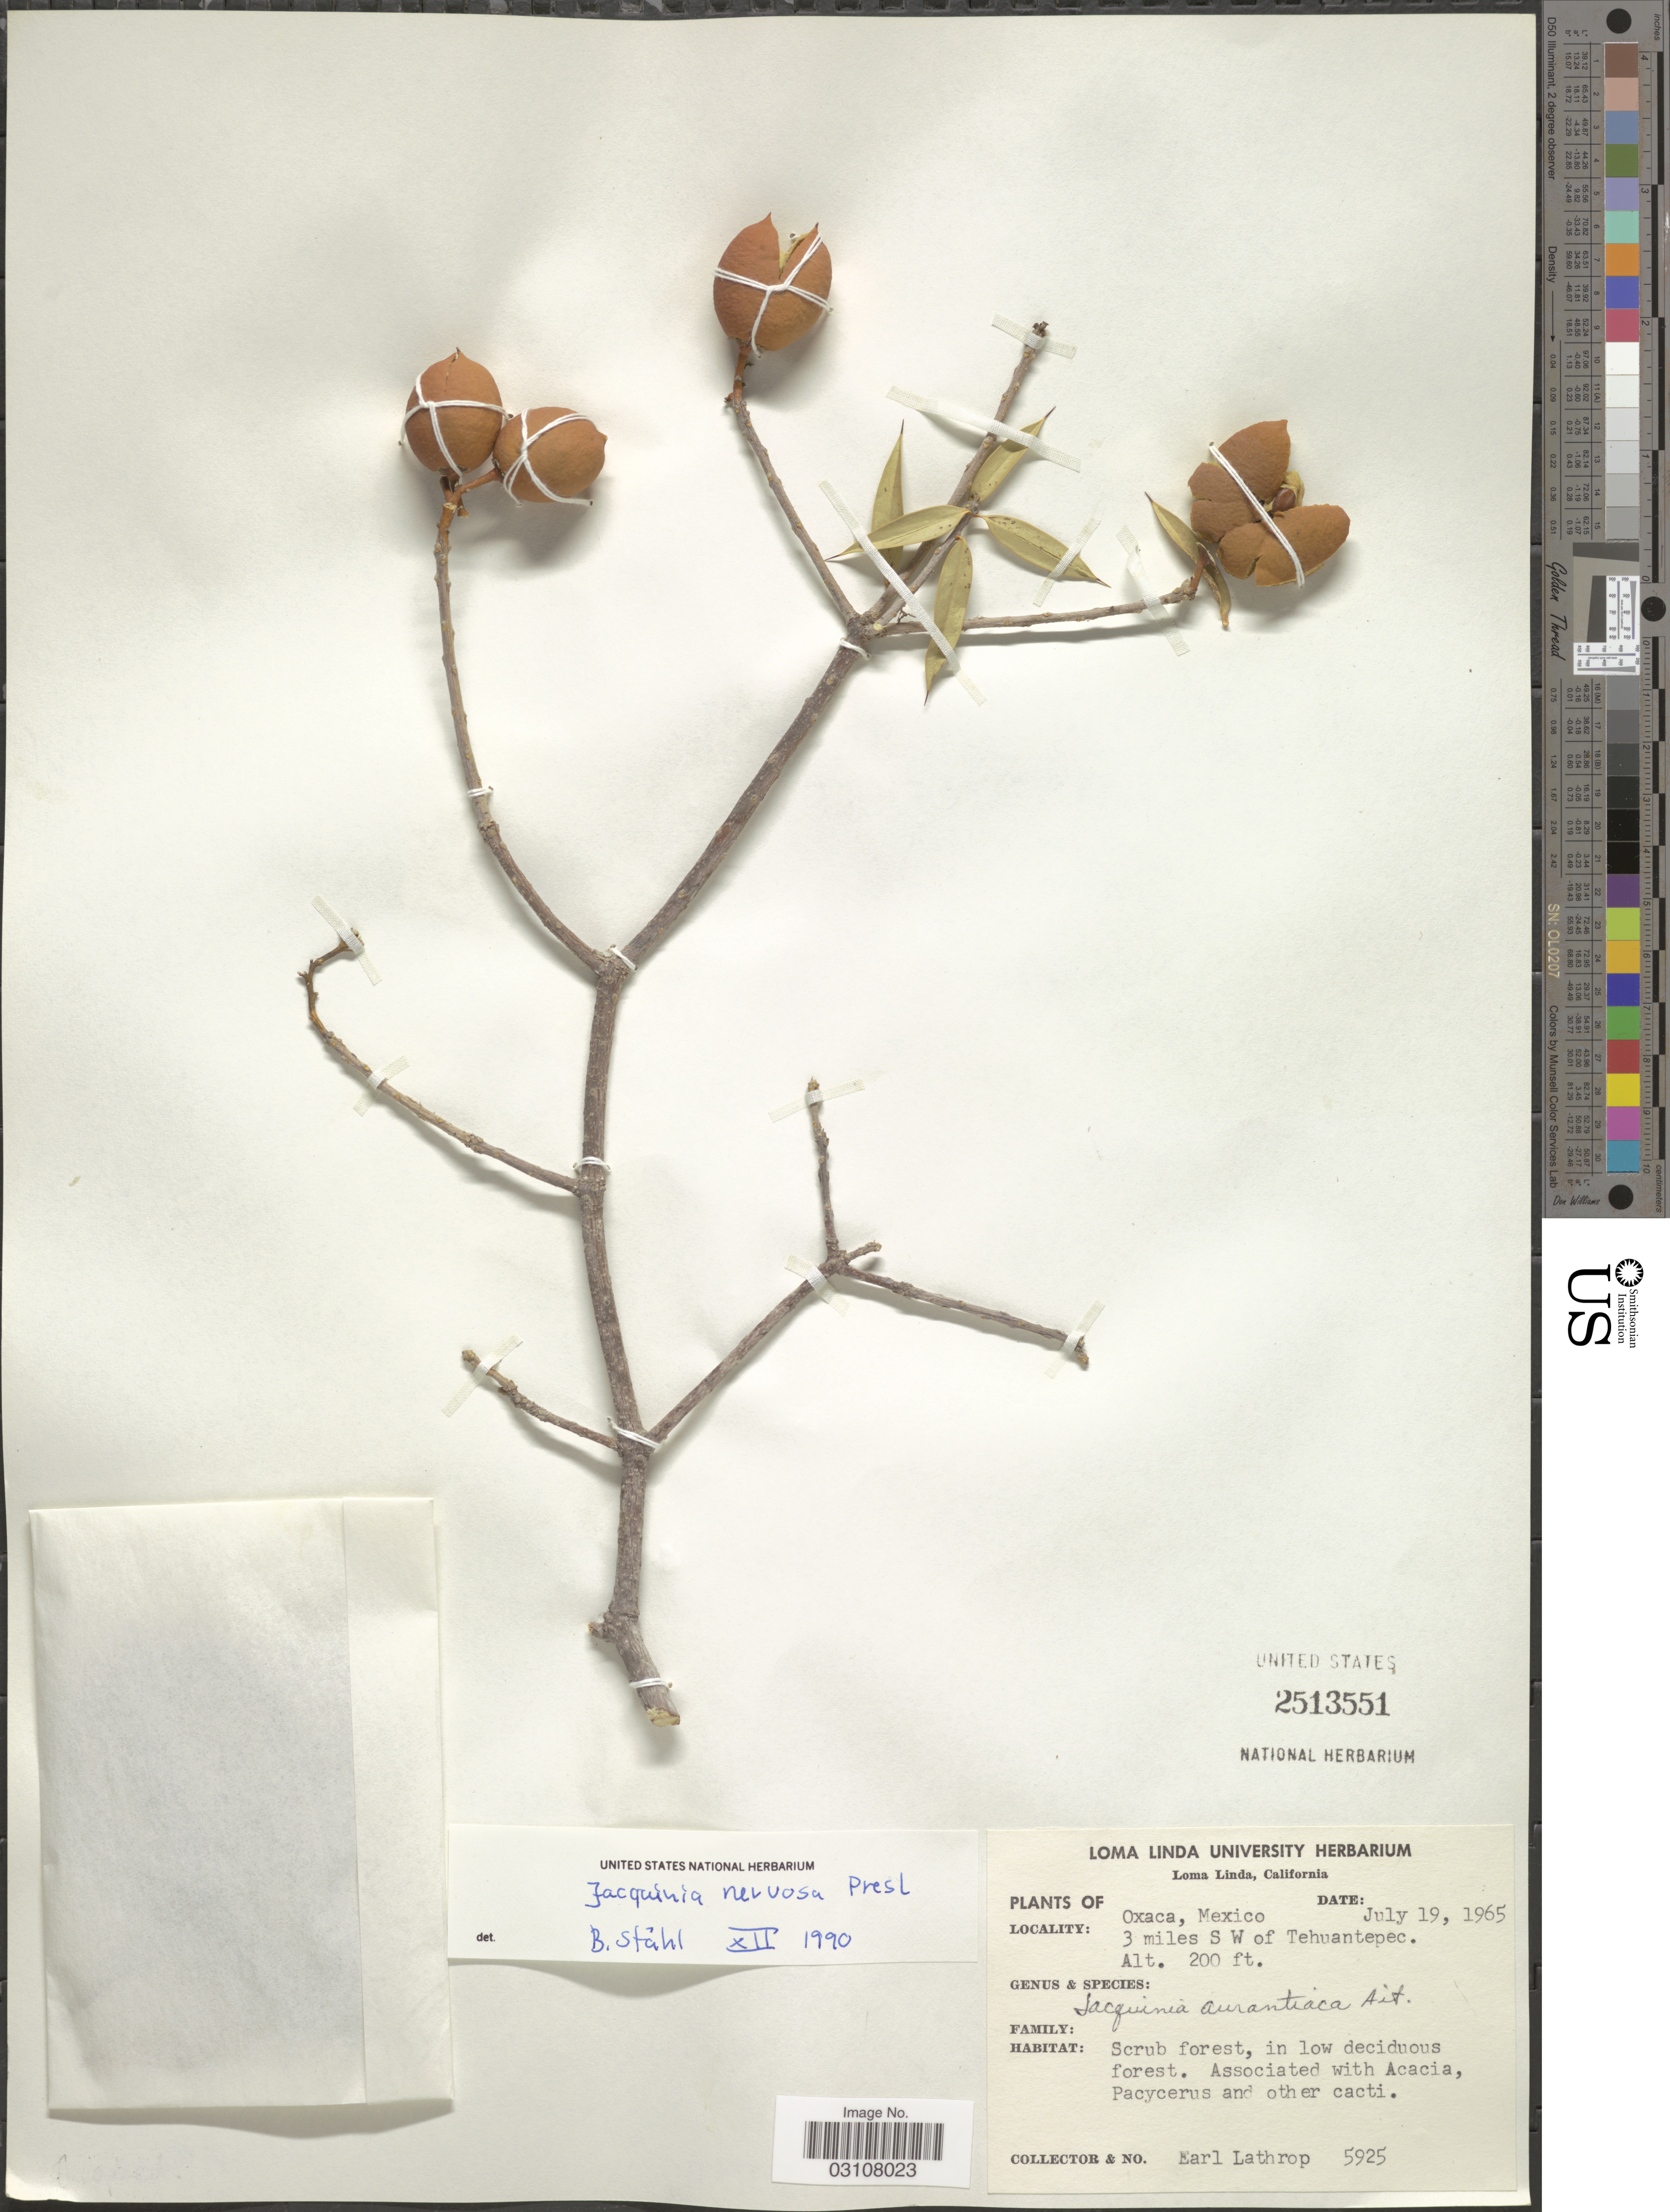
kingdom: Plantae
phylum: Tracheophyta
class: Magnoliopsida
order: Ericales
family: Primulaceae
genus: Jacquinia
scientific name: Jacquinia nervosa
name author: C. Presl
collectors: E. W. Lathrop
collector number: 5925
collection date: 1965-07-19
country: Mexico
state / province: Oaxaca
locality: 3 miles S W of Tehuantepec.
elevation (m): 61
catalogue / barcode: US 2513551